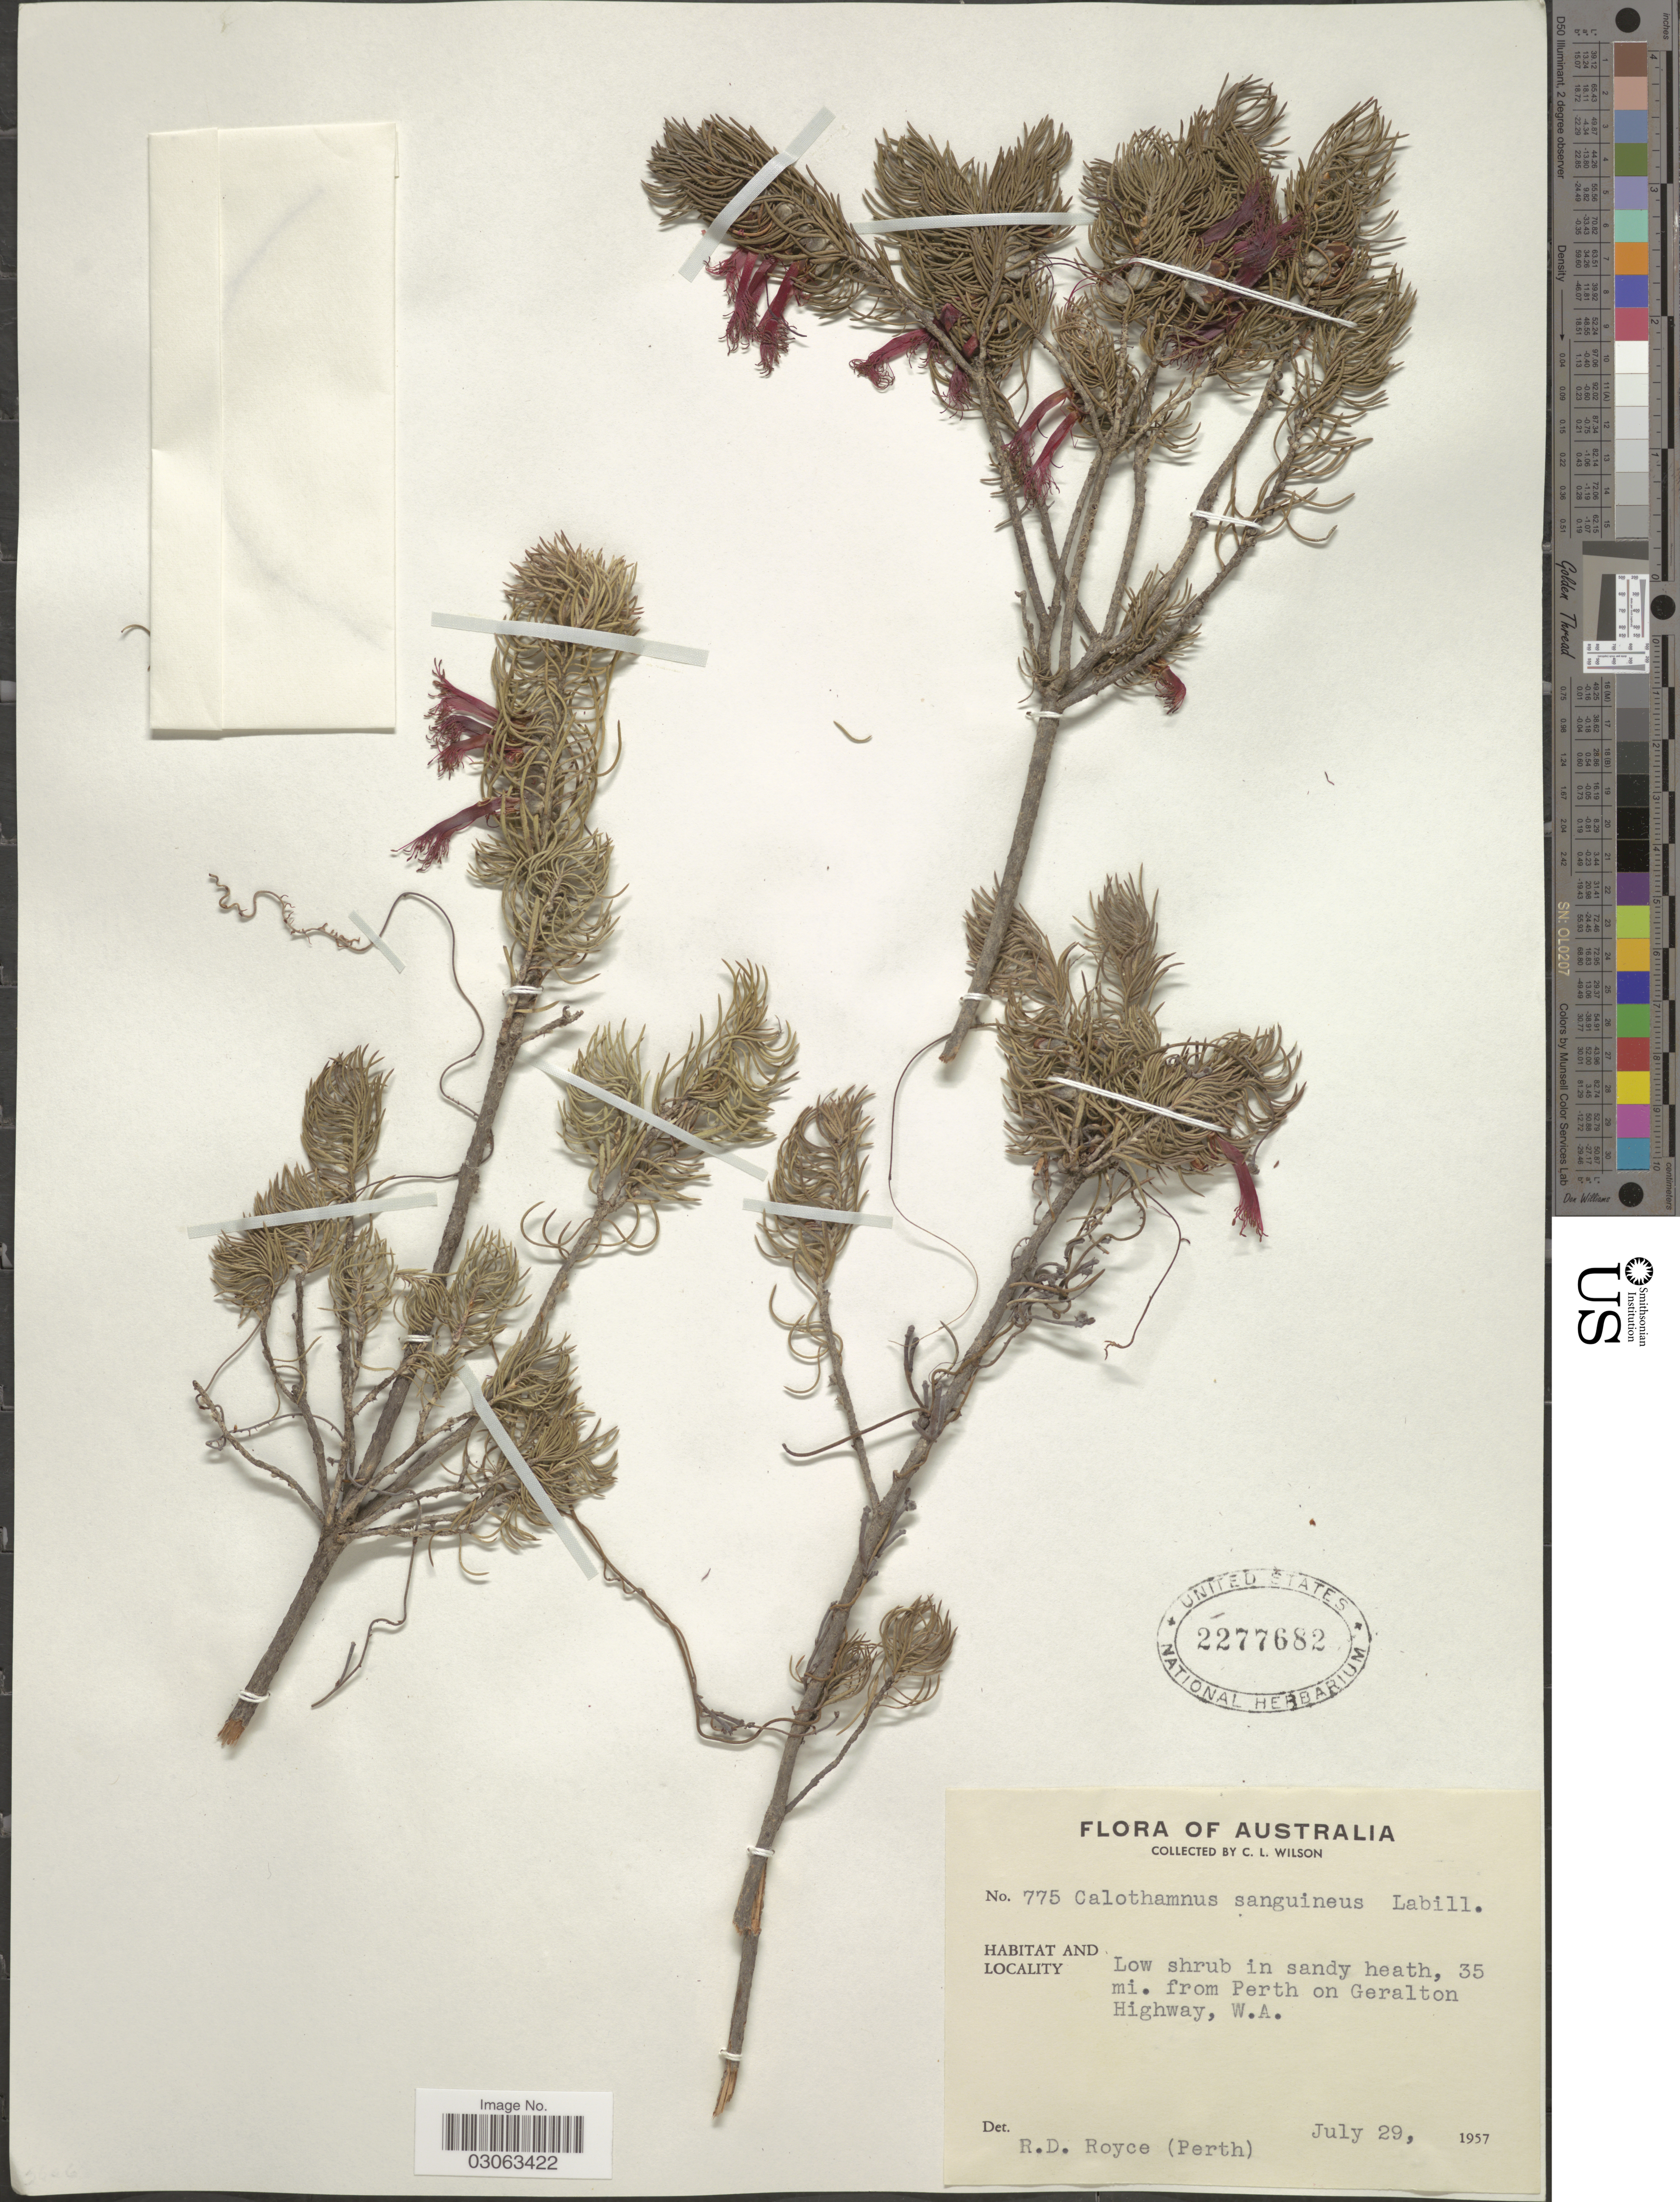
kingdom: Plantae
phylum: Tracheophyta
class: Magnoliopsida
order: Myrtales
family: Myrtaceae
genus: Calothamnus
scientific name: Calothamnus sanguineus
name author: Labill.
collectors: C. L. Wilson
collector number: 775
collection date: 1957-07-29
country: Australia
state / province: Western Australia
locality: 35 mi. from Perth on Geralton Highway, W. A.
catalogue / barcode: US 2277682